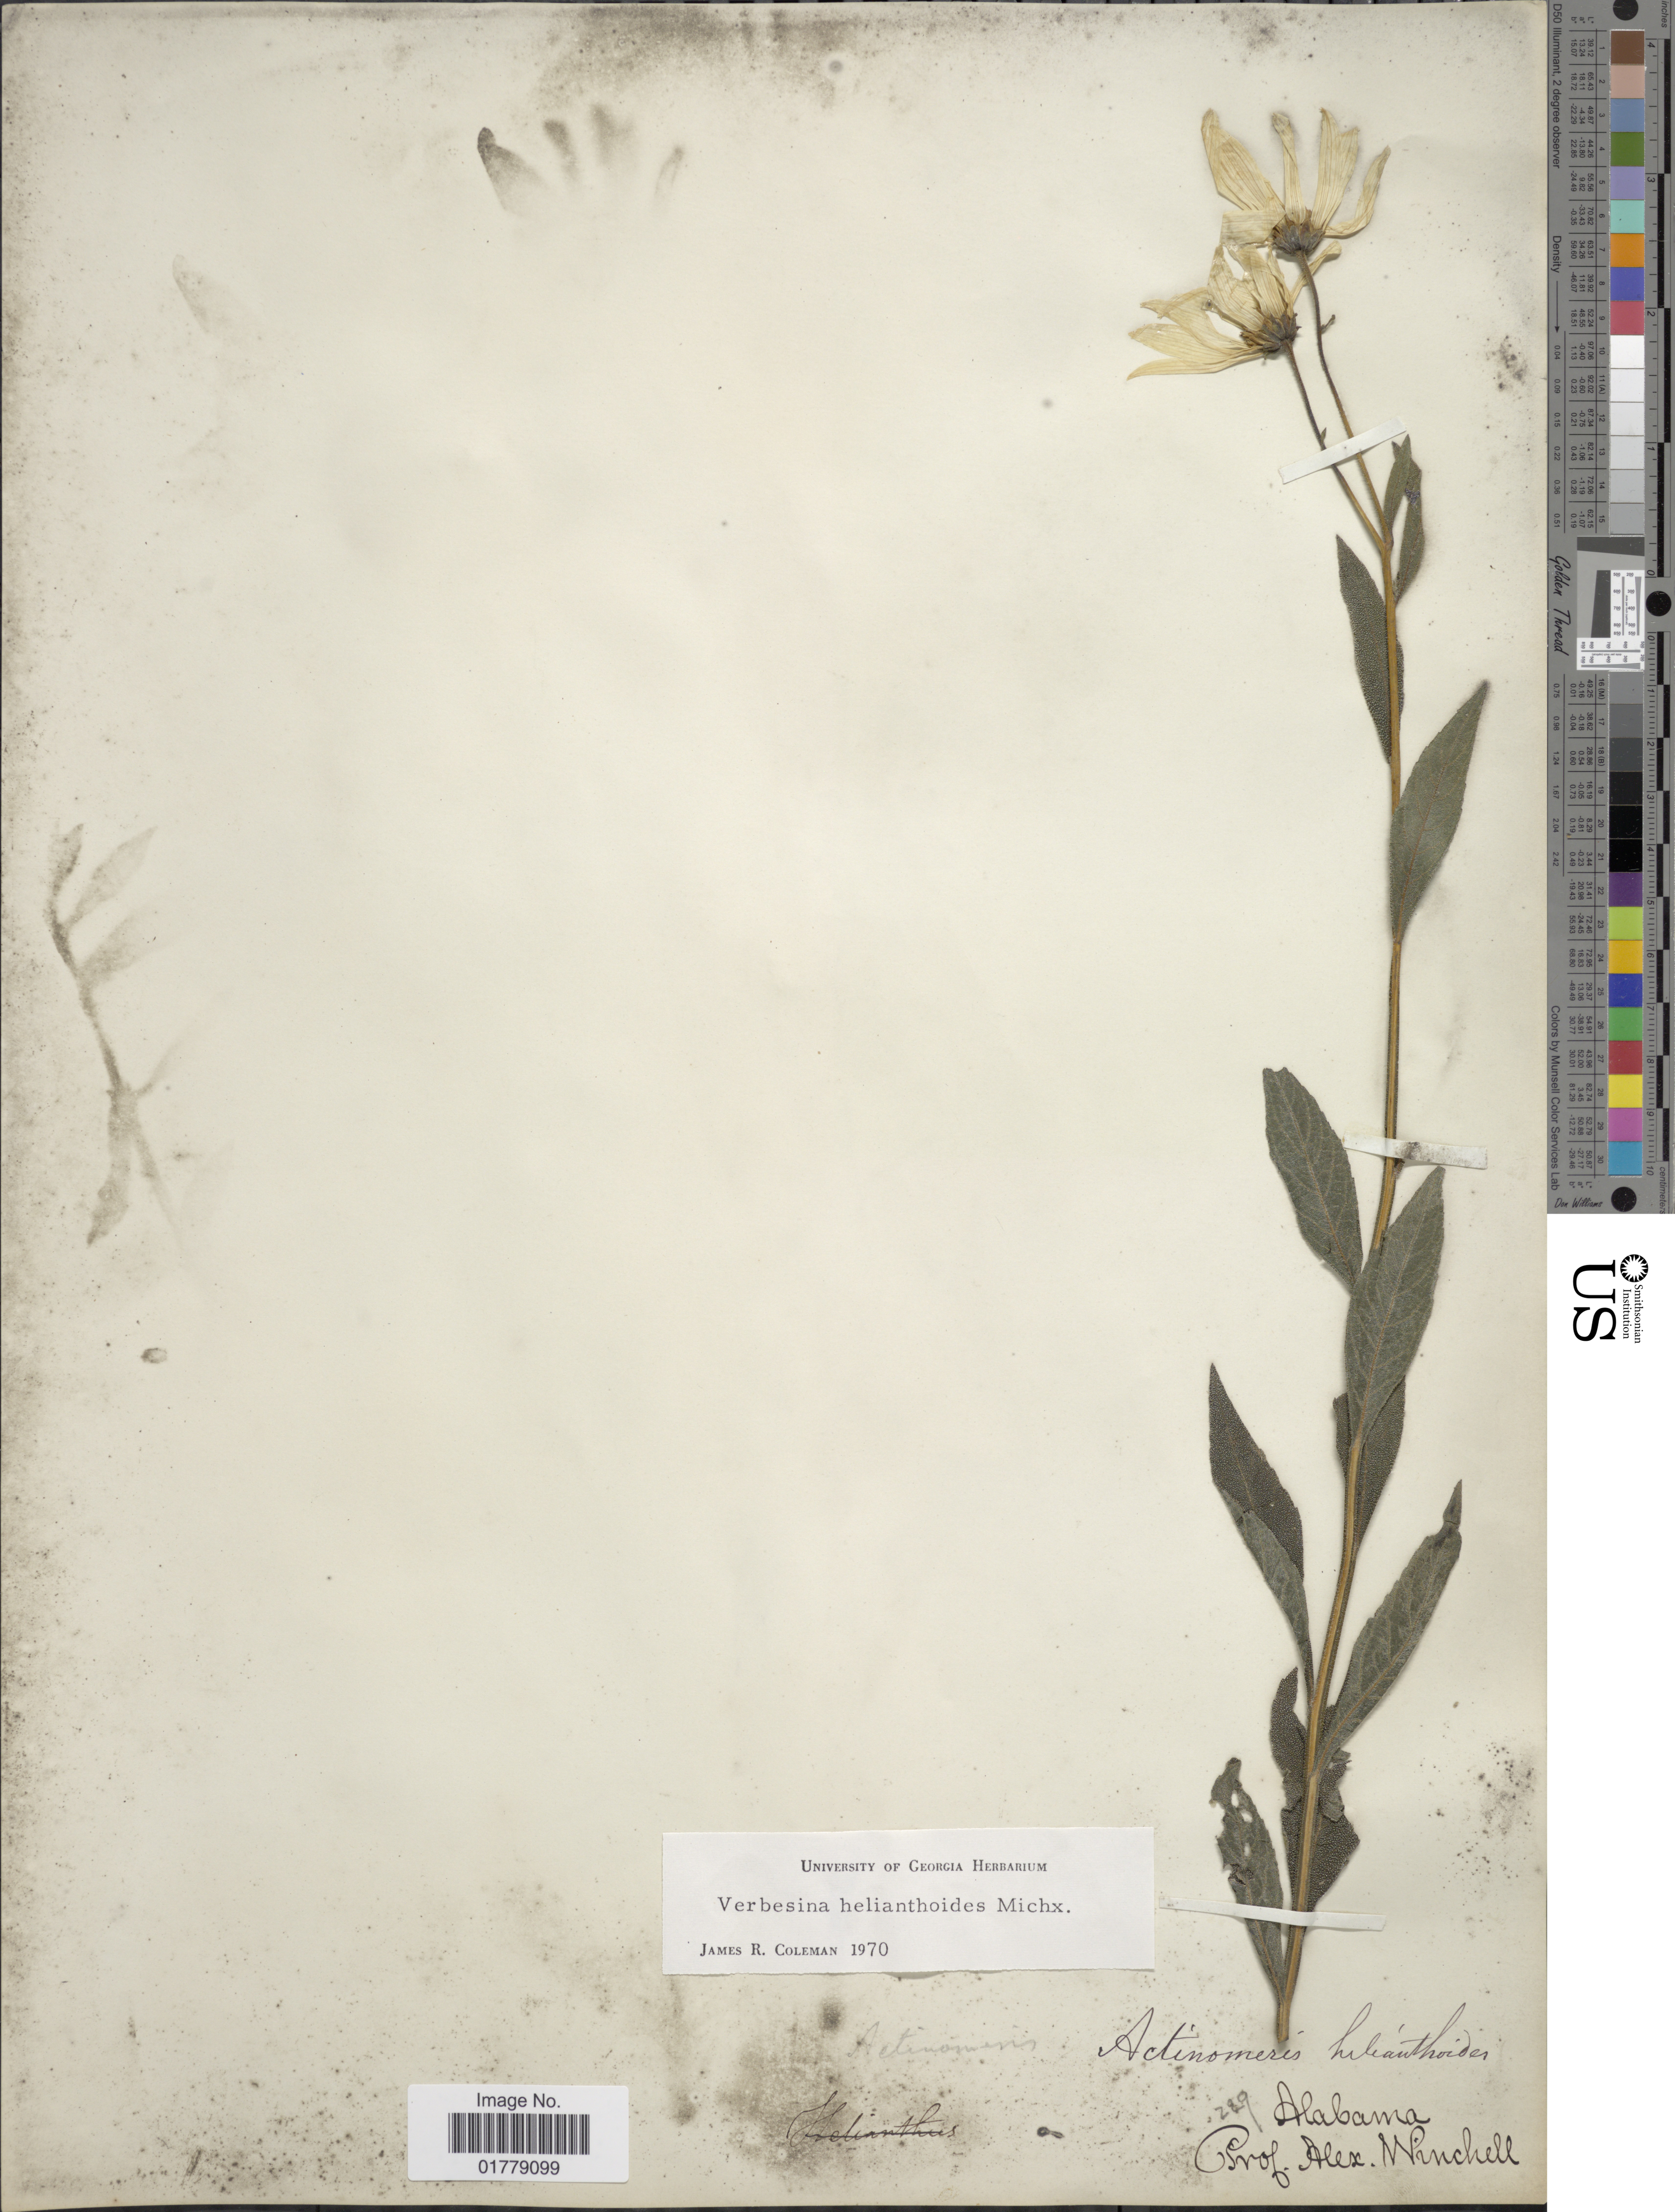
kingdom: Plantae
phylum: Tracheophyta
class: Magnoliopsida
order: Asterales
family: Asteraceae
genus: Verbesina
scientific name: Verbesina helianthoides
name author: Hook. & Arn. in Hook.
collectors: A. Winchell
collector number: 289*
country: United States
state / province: Alabama